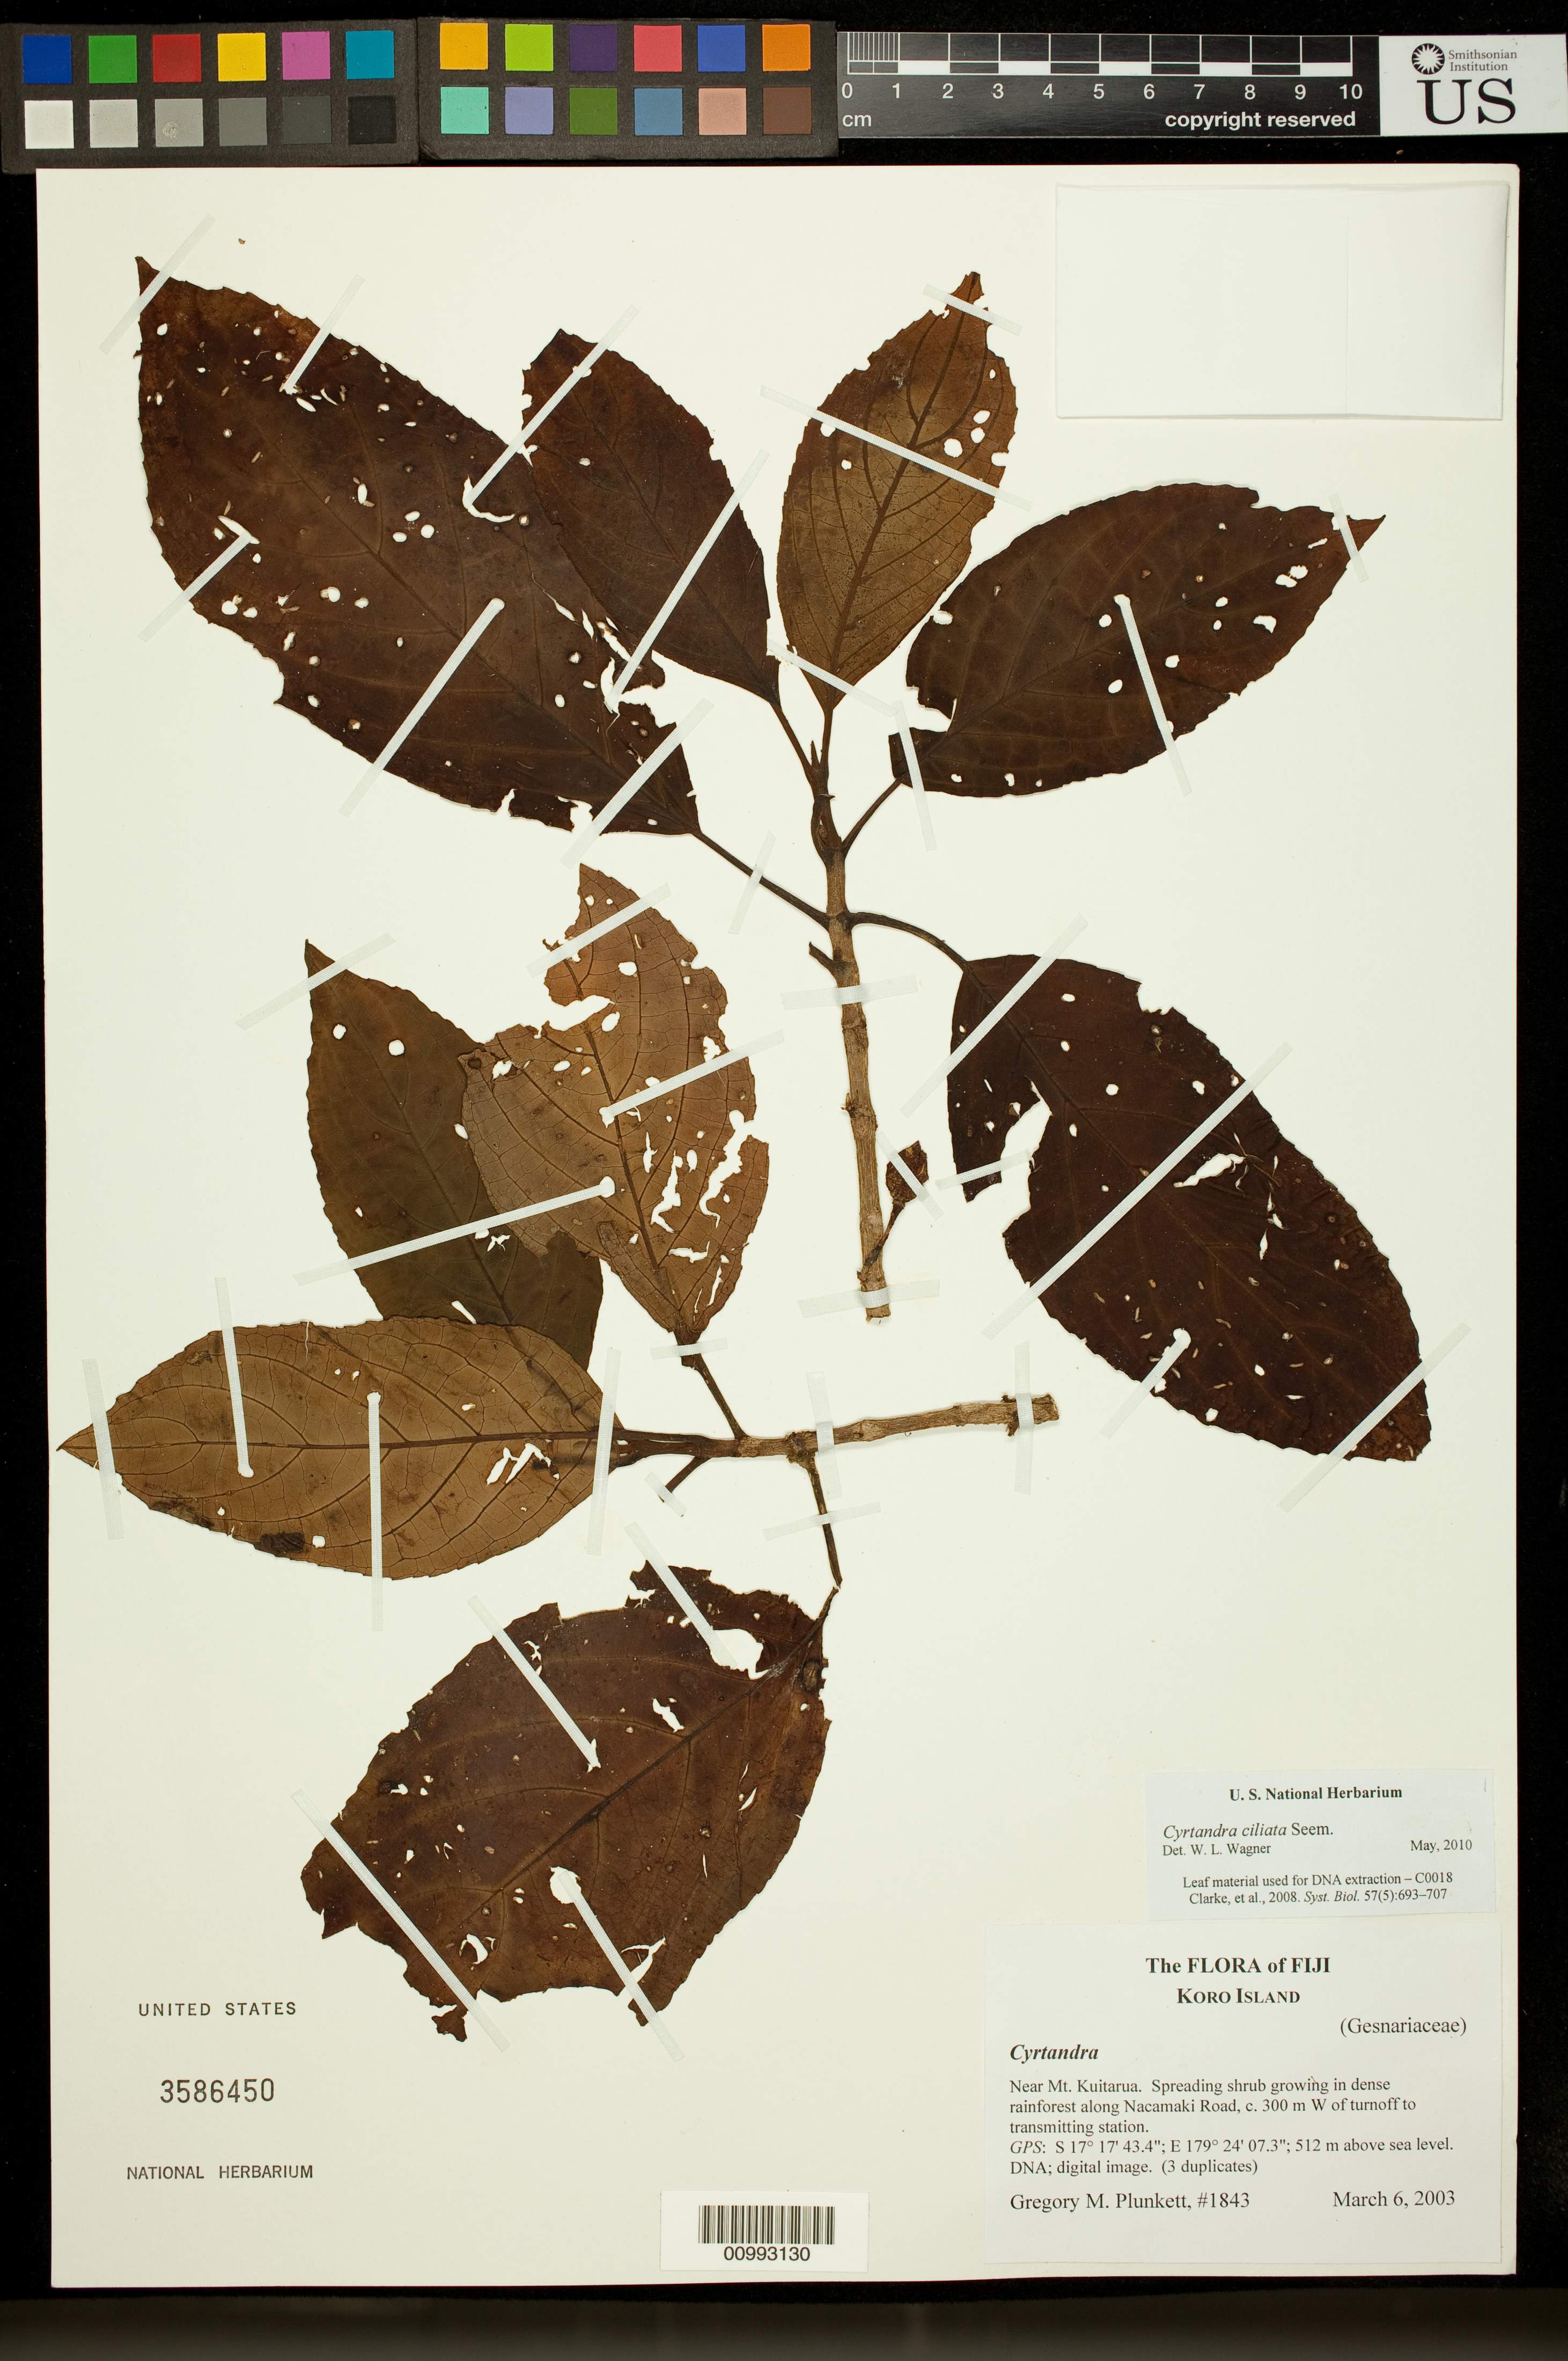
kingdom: Plantae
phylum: Tracheophyta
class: Magnoliopsida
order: Lamiales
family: Gesneriaceae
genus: Cyrtandra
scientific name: Cyrtandra ciliata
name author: Seem.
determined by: Johnson, Melissa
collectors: G. M. Plunkett & et al.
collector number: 1843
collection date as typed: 06 Mar 2003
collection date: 2003-03-06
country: Fiji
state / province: Koro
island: Koro I.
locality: Near Mt. Kuitarua, along Nacamaki Road, c. 300 m W of turnoff to transmitting station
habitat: Dense rainforest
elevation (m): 512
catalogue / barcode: US 3586450